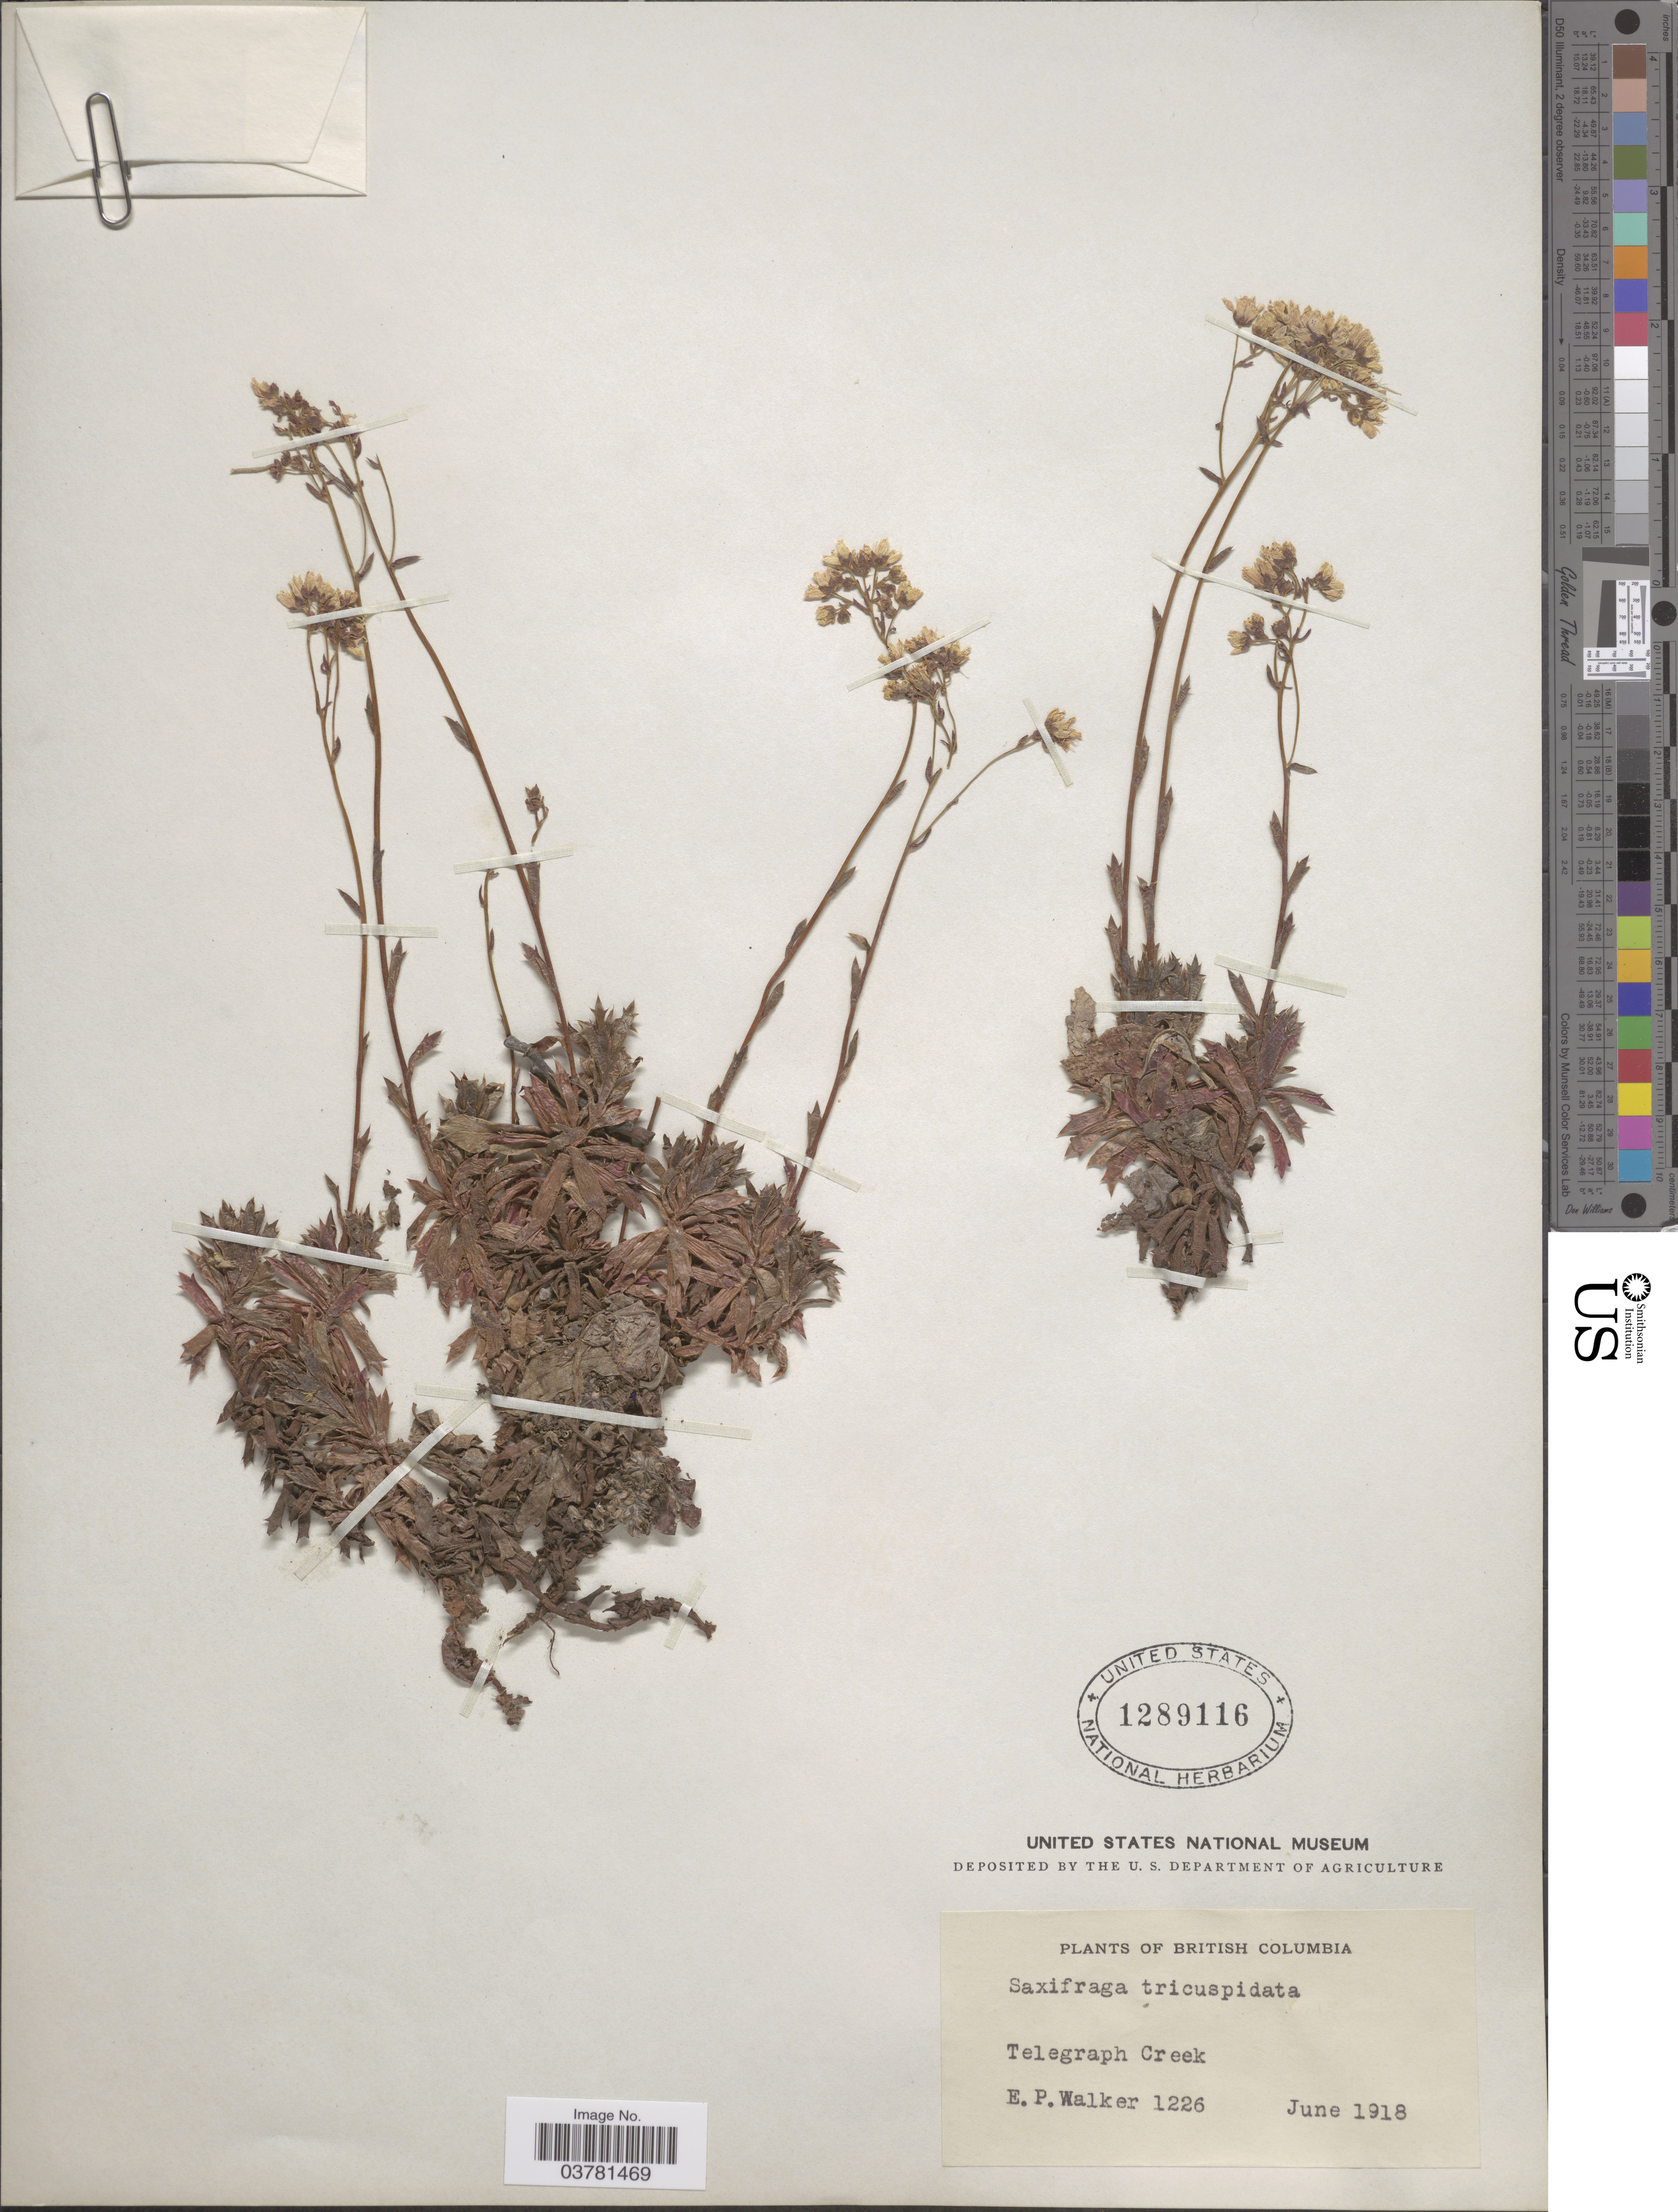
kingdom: Plantae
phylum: Tracheophyta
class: Magnoliopsida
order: Saxifragales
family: Saxifragaceae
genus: Saxifraga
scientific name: Saxifraga tricuspidata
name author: Rottb.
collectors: E. Walker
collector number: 1226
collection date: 1918-06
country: Canada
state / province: British Columbia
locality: Telegraph Creek.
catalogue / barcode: US 1289116